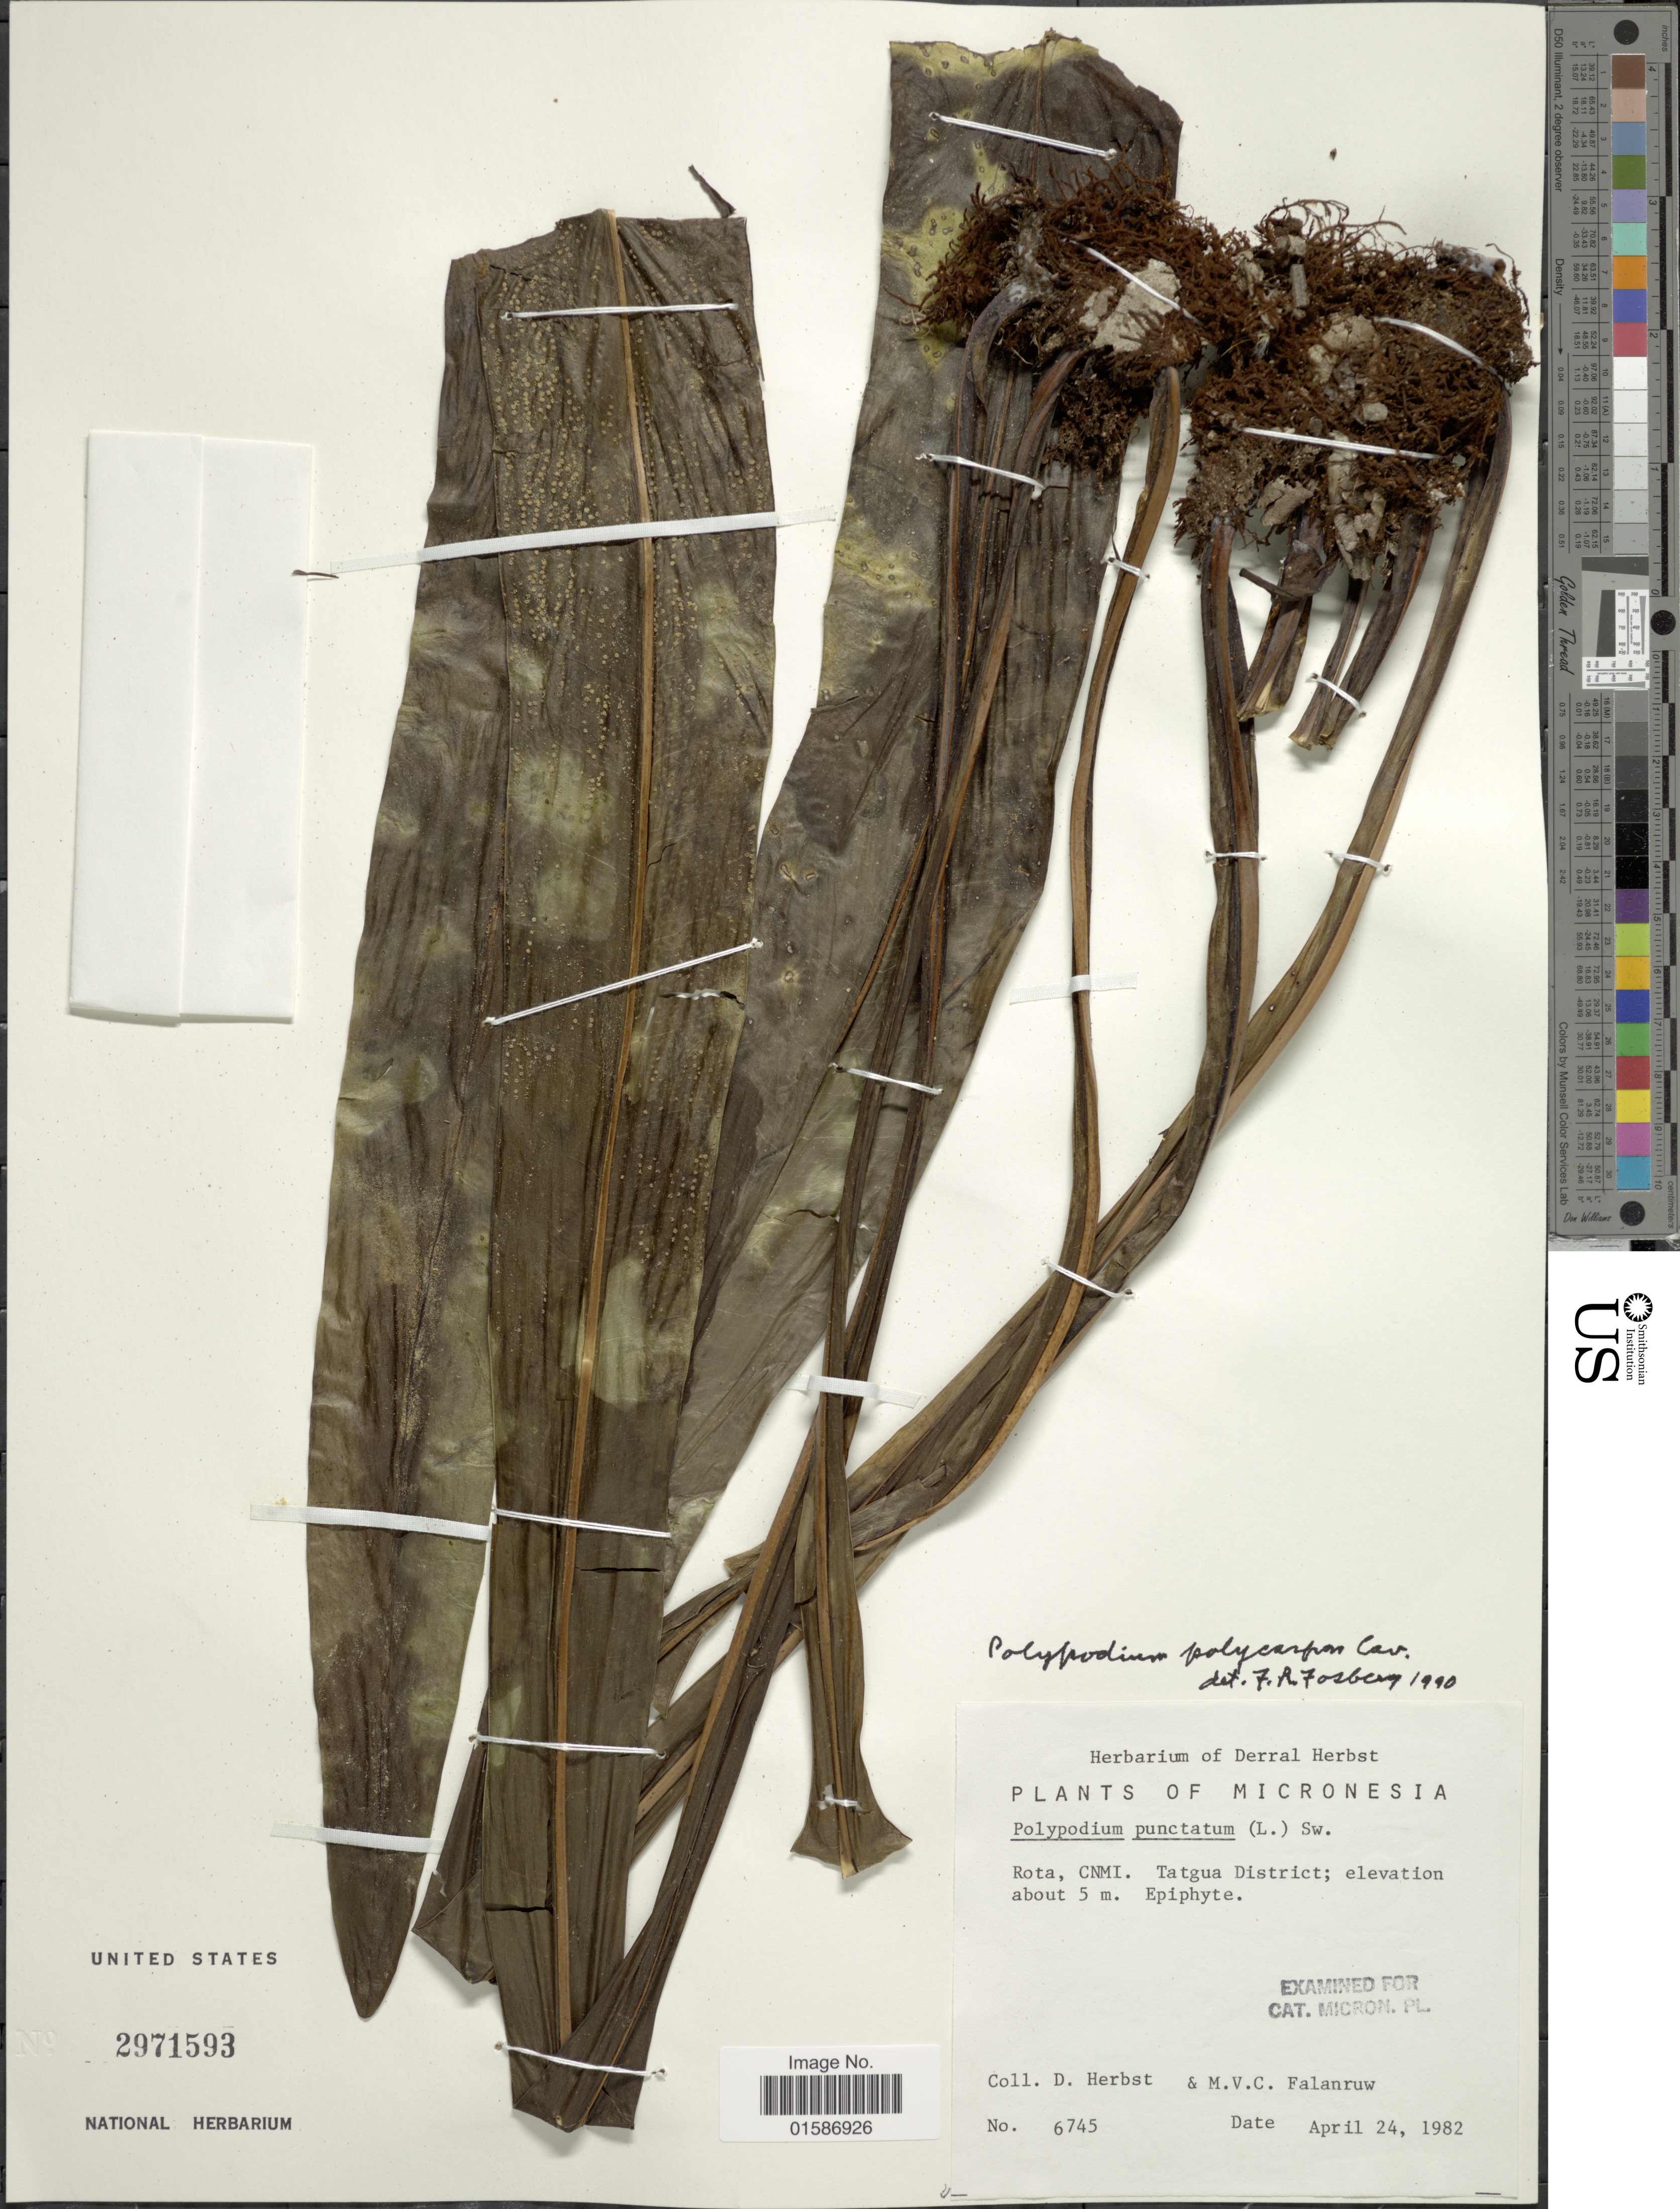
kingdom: Plantae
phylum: Tracheophyta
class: Polypodiopsida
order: Polypodiales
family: Polypodiaceae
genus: Microsorum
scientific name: Microsorum punctatum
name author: (L.) Copel.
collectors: D. Herbst & M. V. Falanruw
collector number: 6745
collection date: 1982-04-24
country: Northern Mariana Islands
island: Rota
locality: Micronesia, Rota, CNMI. Tatgua District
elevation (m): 5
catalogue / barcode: US 2971593